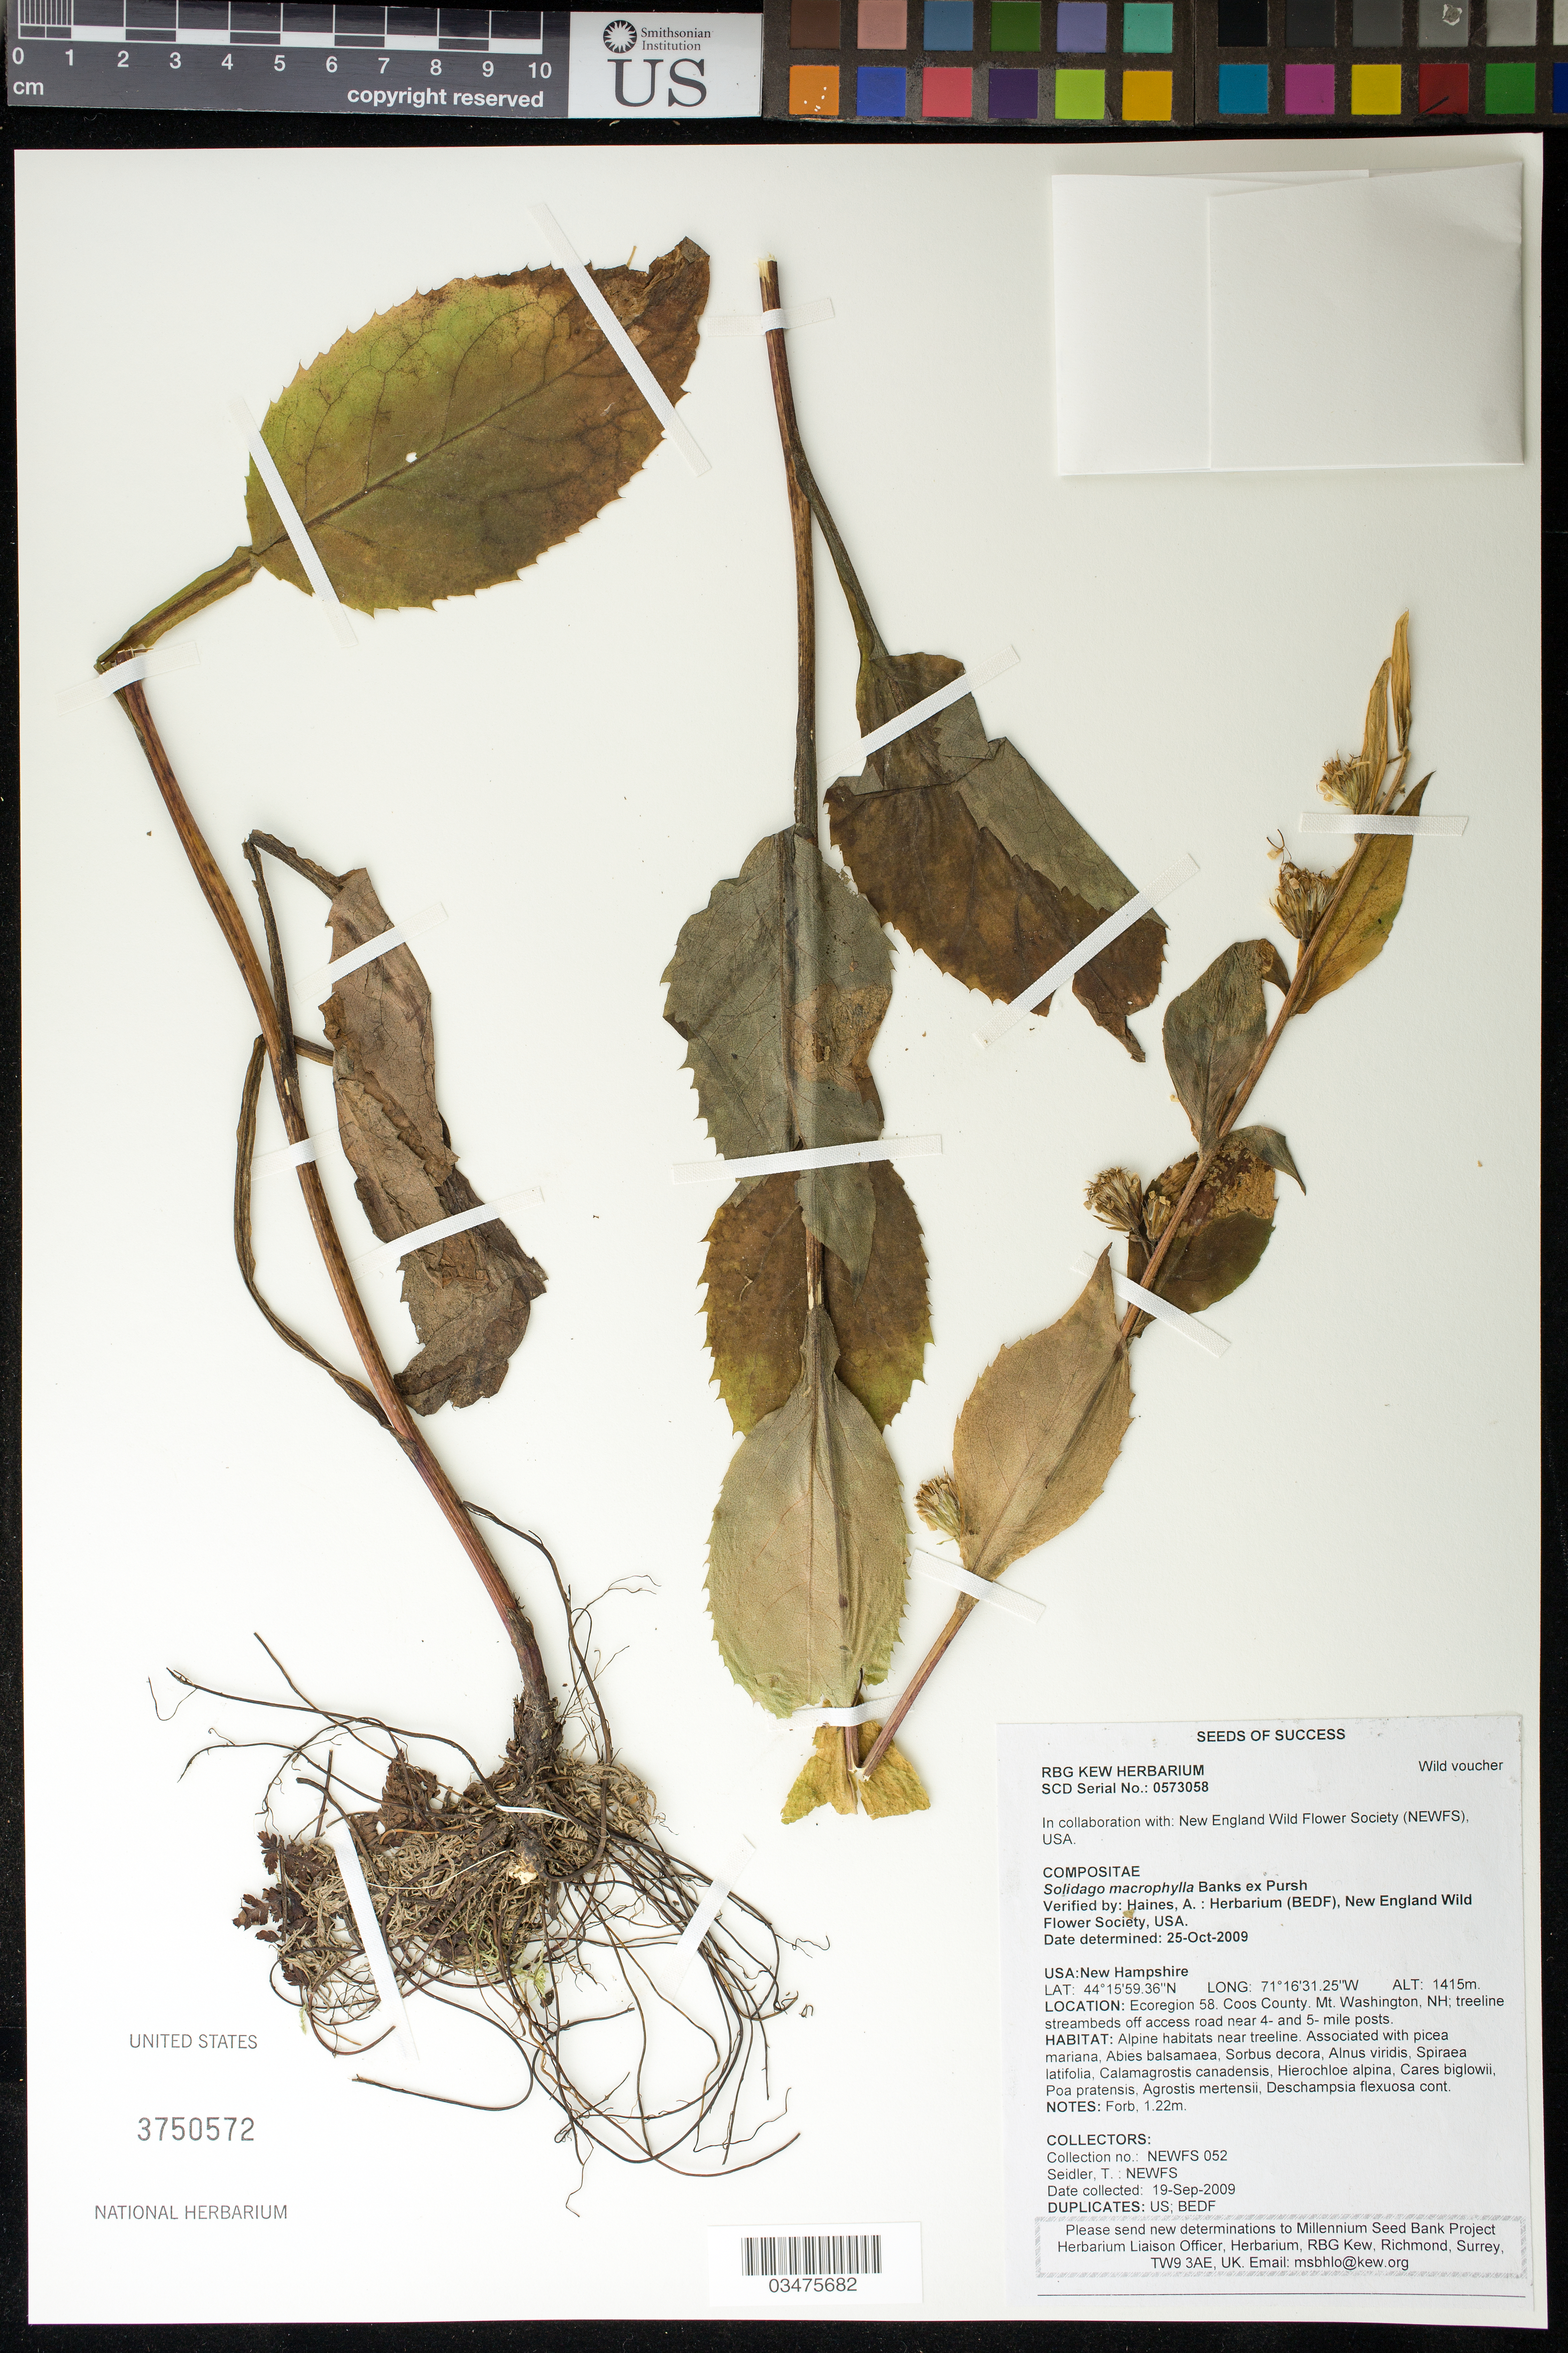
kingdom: Plantae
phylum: Tracheophyta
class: Magnoliopsida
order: Asterales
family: Asteraceae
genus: Solidago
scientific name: Solidago macrophylla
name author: Banks ex Pursh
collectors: T. Seidler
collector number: NEWFS 052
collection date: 2009-09-19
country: United States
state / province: New Hampshire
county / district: Coos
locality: Mt. Washington, treeline streambeds off access road near 4 and 5-mile posts.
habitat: Alpine habitats near treeline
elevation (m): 1415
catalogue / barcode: US 3750572